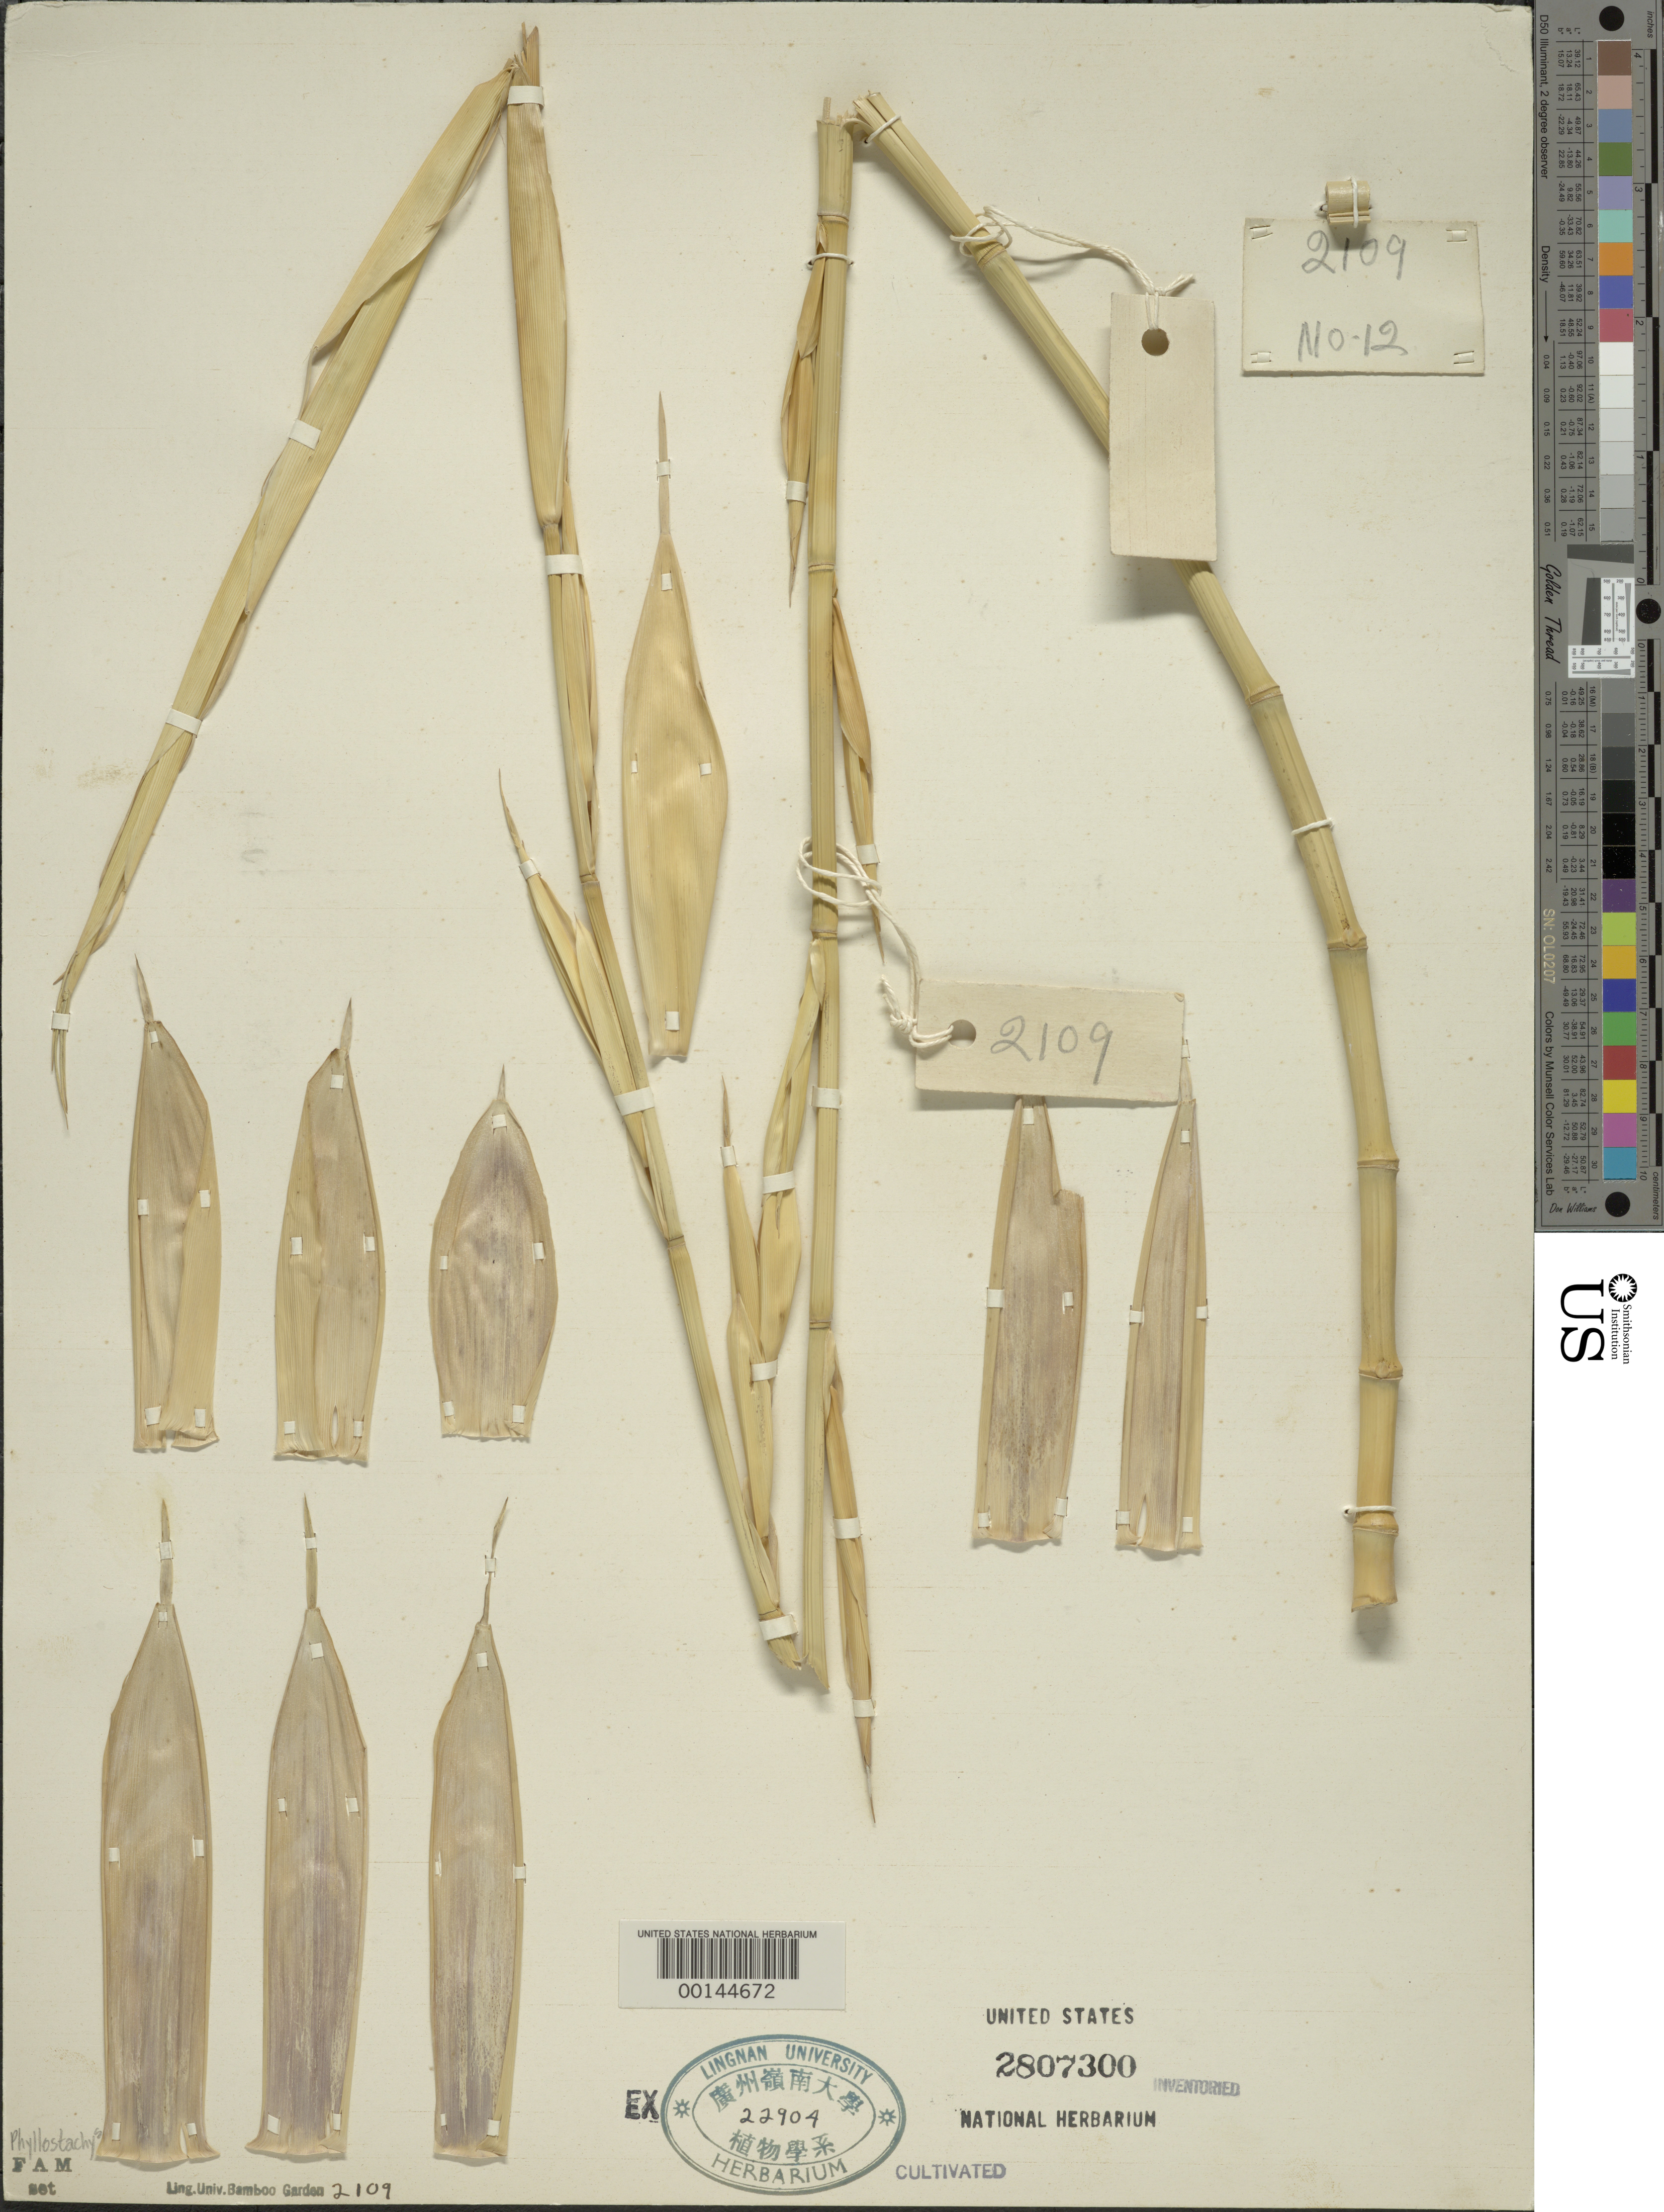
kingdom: Plantae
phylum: Tracheophyta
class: Liliopsida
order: Poales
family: Poaceae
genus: Phyllostachys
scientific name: Phyllostachys sp.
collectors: H. L. Fung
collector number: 20679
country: China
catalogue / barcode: US 2807300